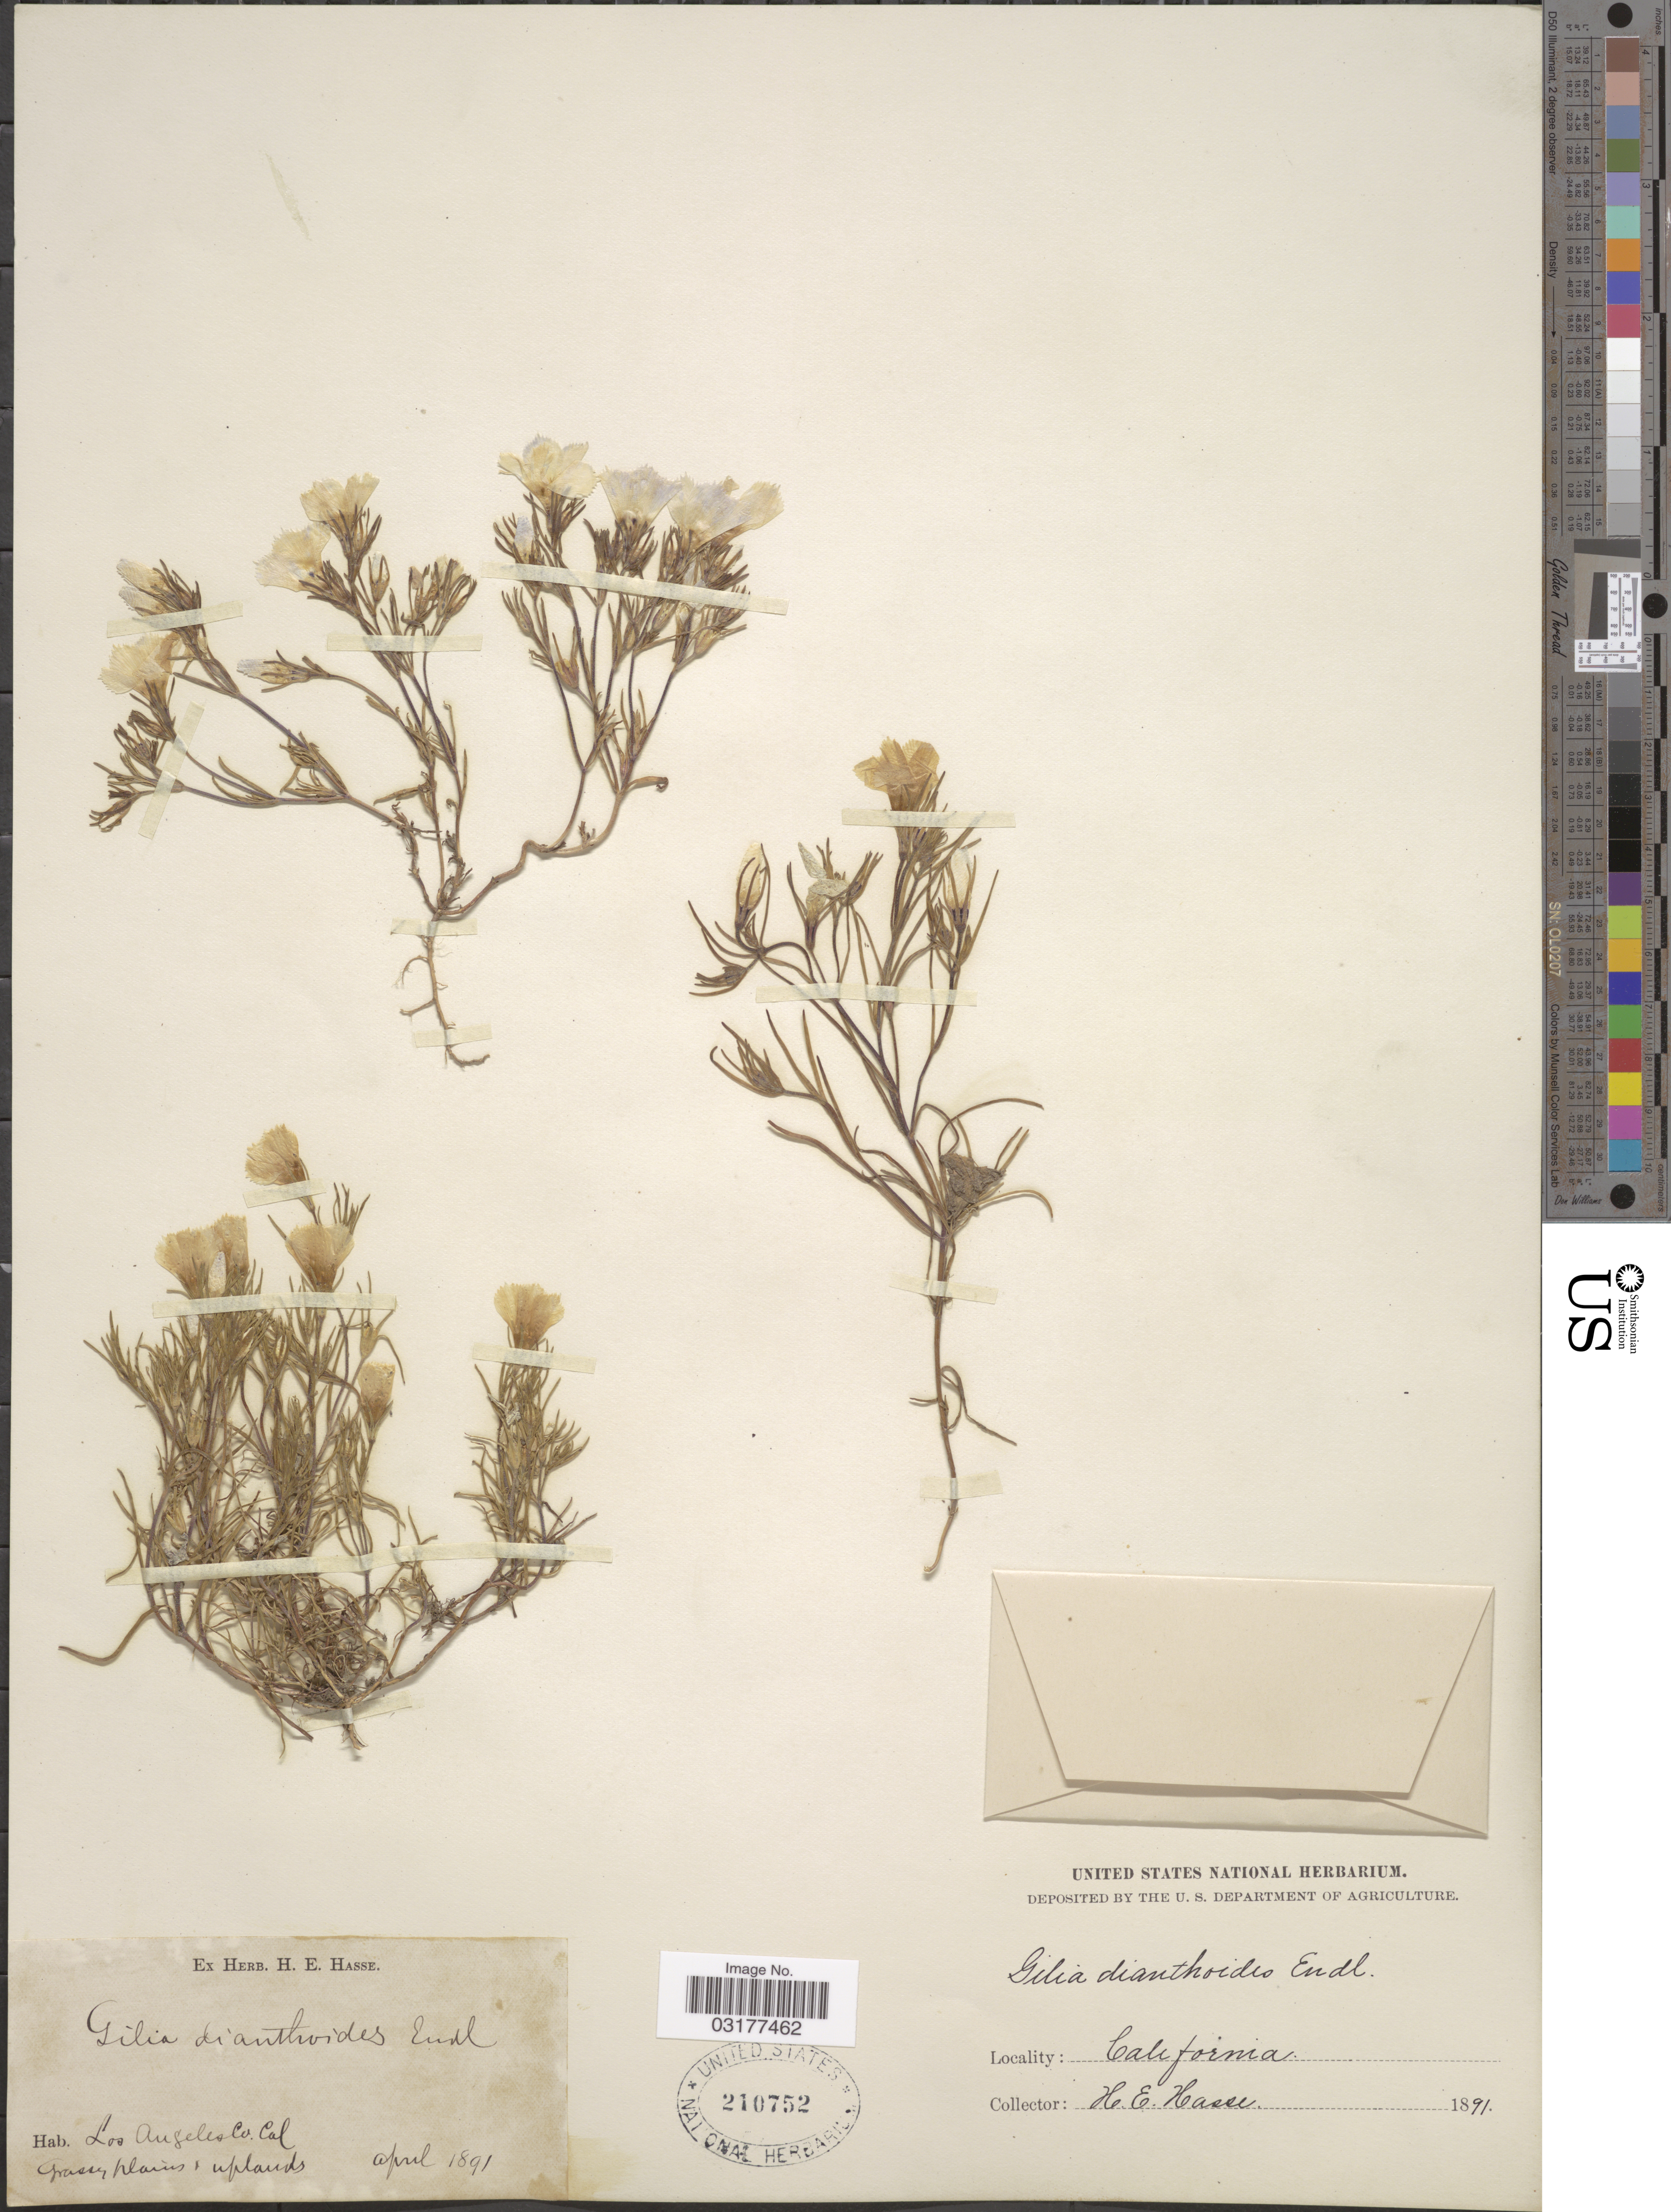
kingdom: Plantae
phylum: Tracheophyta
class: Magnoliopsida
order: Ericales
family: Polemoniaceae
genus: Linanthus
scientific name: Linanthus dianthiflorus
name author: (Benth.) Greene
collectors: H. E. Hasse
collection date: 1891-04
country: United States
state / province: California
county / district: Los Angeles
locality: Los Angeles Co.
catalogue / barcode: US 210752